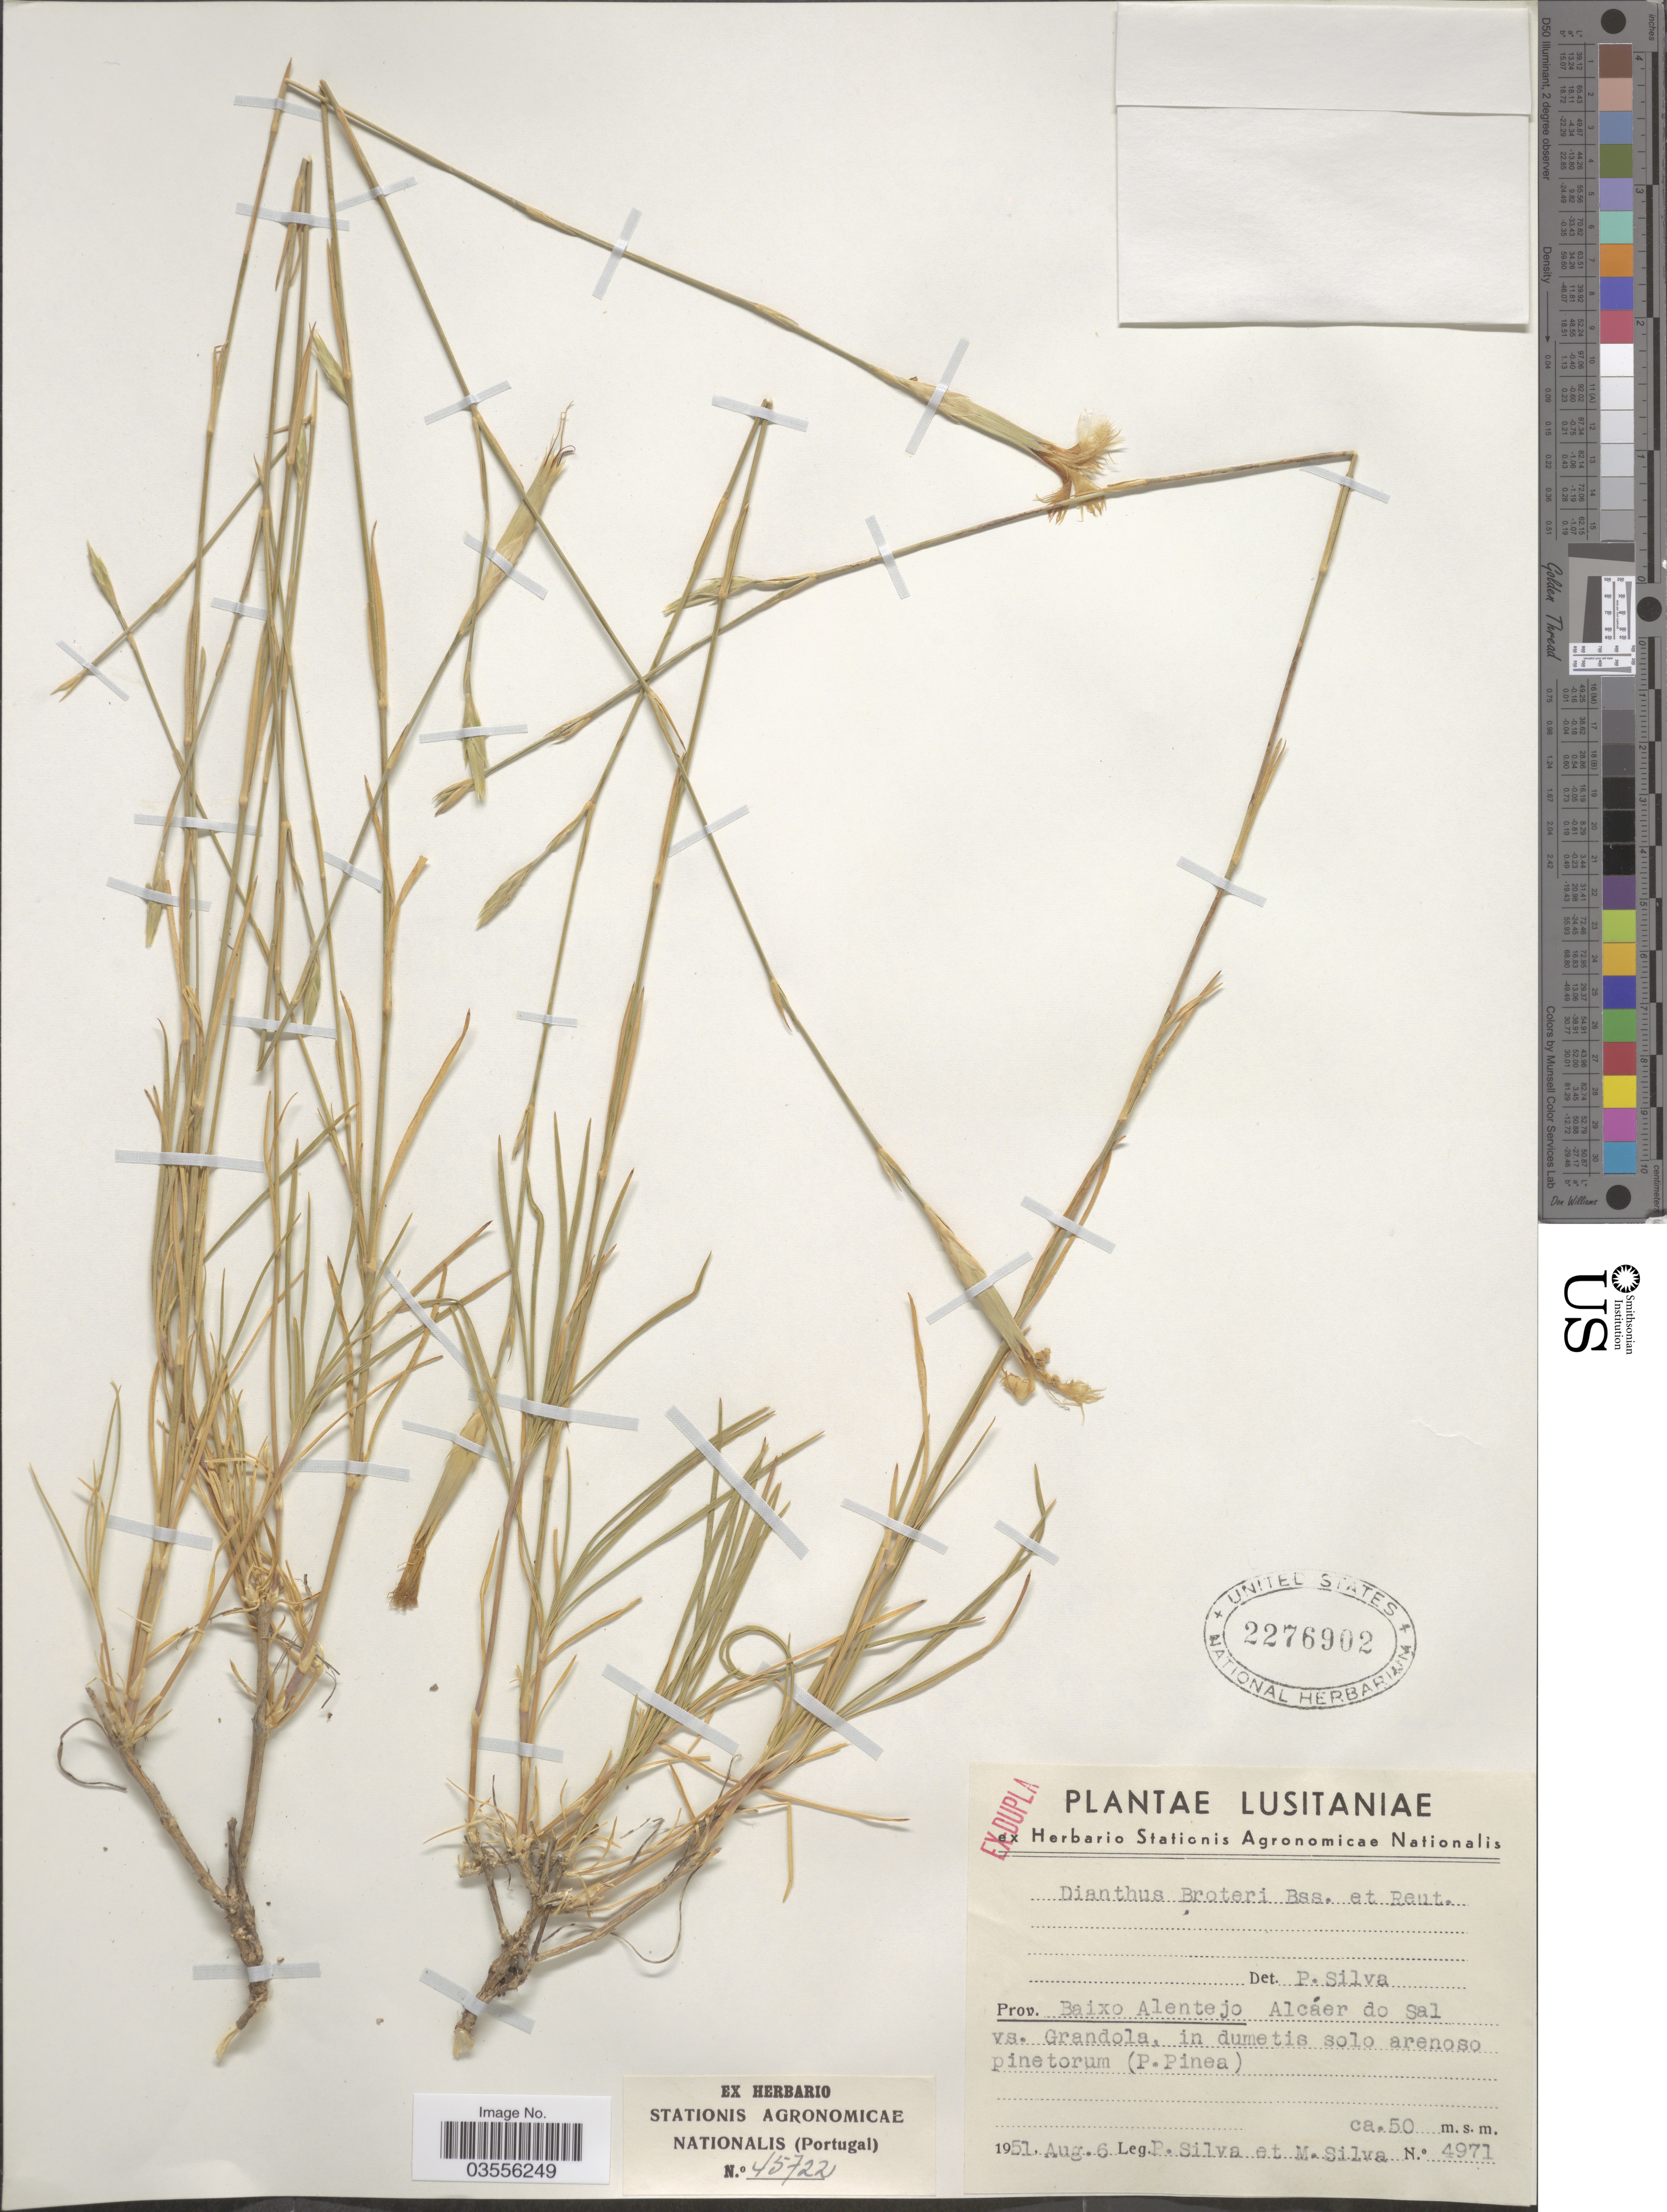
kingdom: Plantae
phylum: Tracheophyta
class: Magnoliopsida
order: Caryophyllales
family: Caryophyllaceae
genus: Dianthus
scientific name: Dianthus broteroi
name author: Boiss. & Reut.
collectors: P. Silva & M. Silva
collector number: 4971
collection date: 1951-08-06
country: Portugal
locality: Prov. Baixo Alentejo Alcáer do Sal vs. Grandola. Lusitaniae.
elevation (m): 50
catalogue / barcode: US 2276902